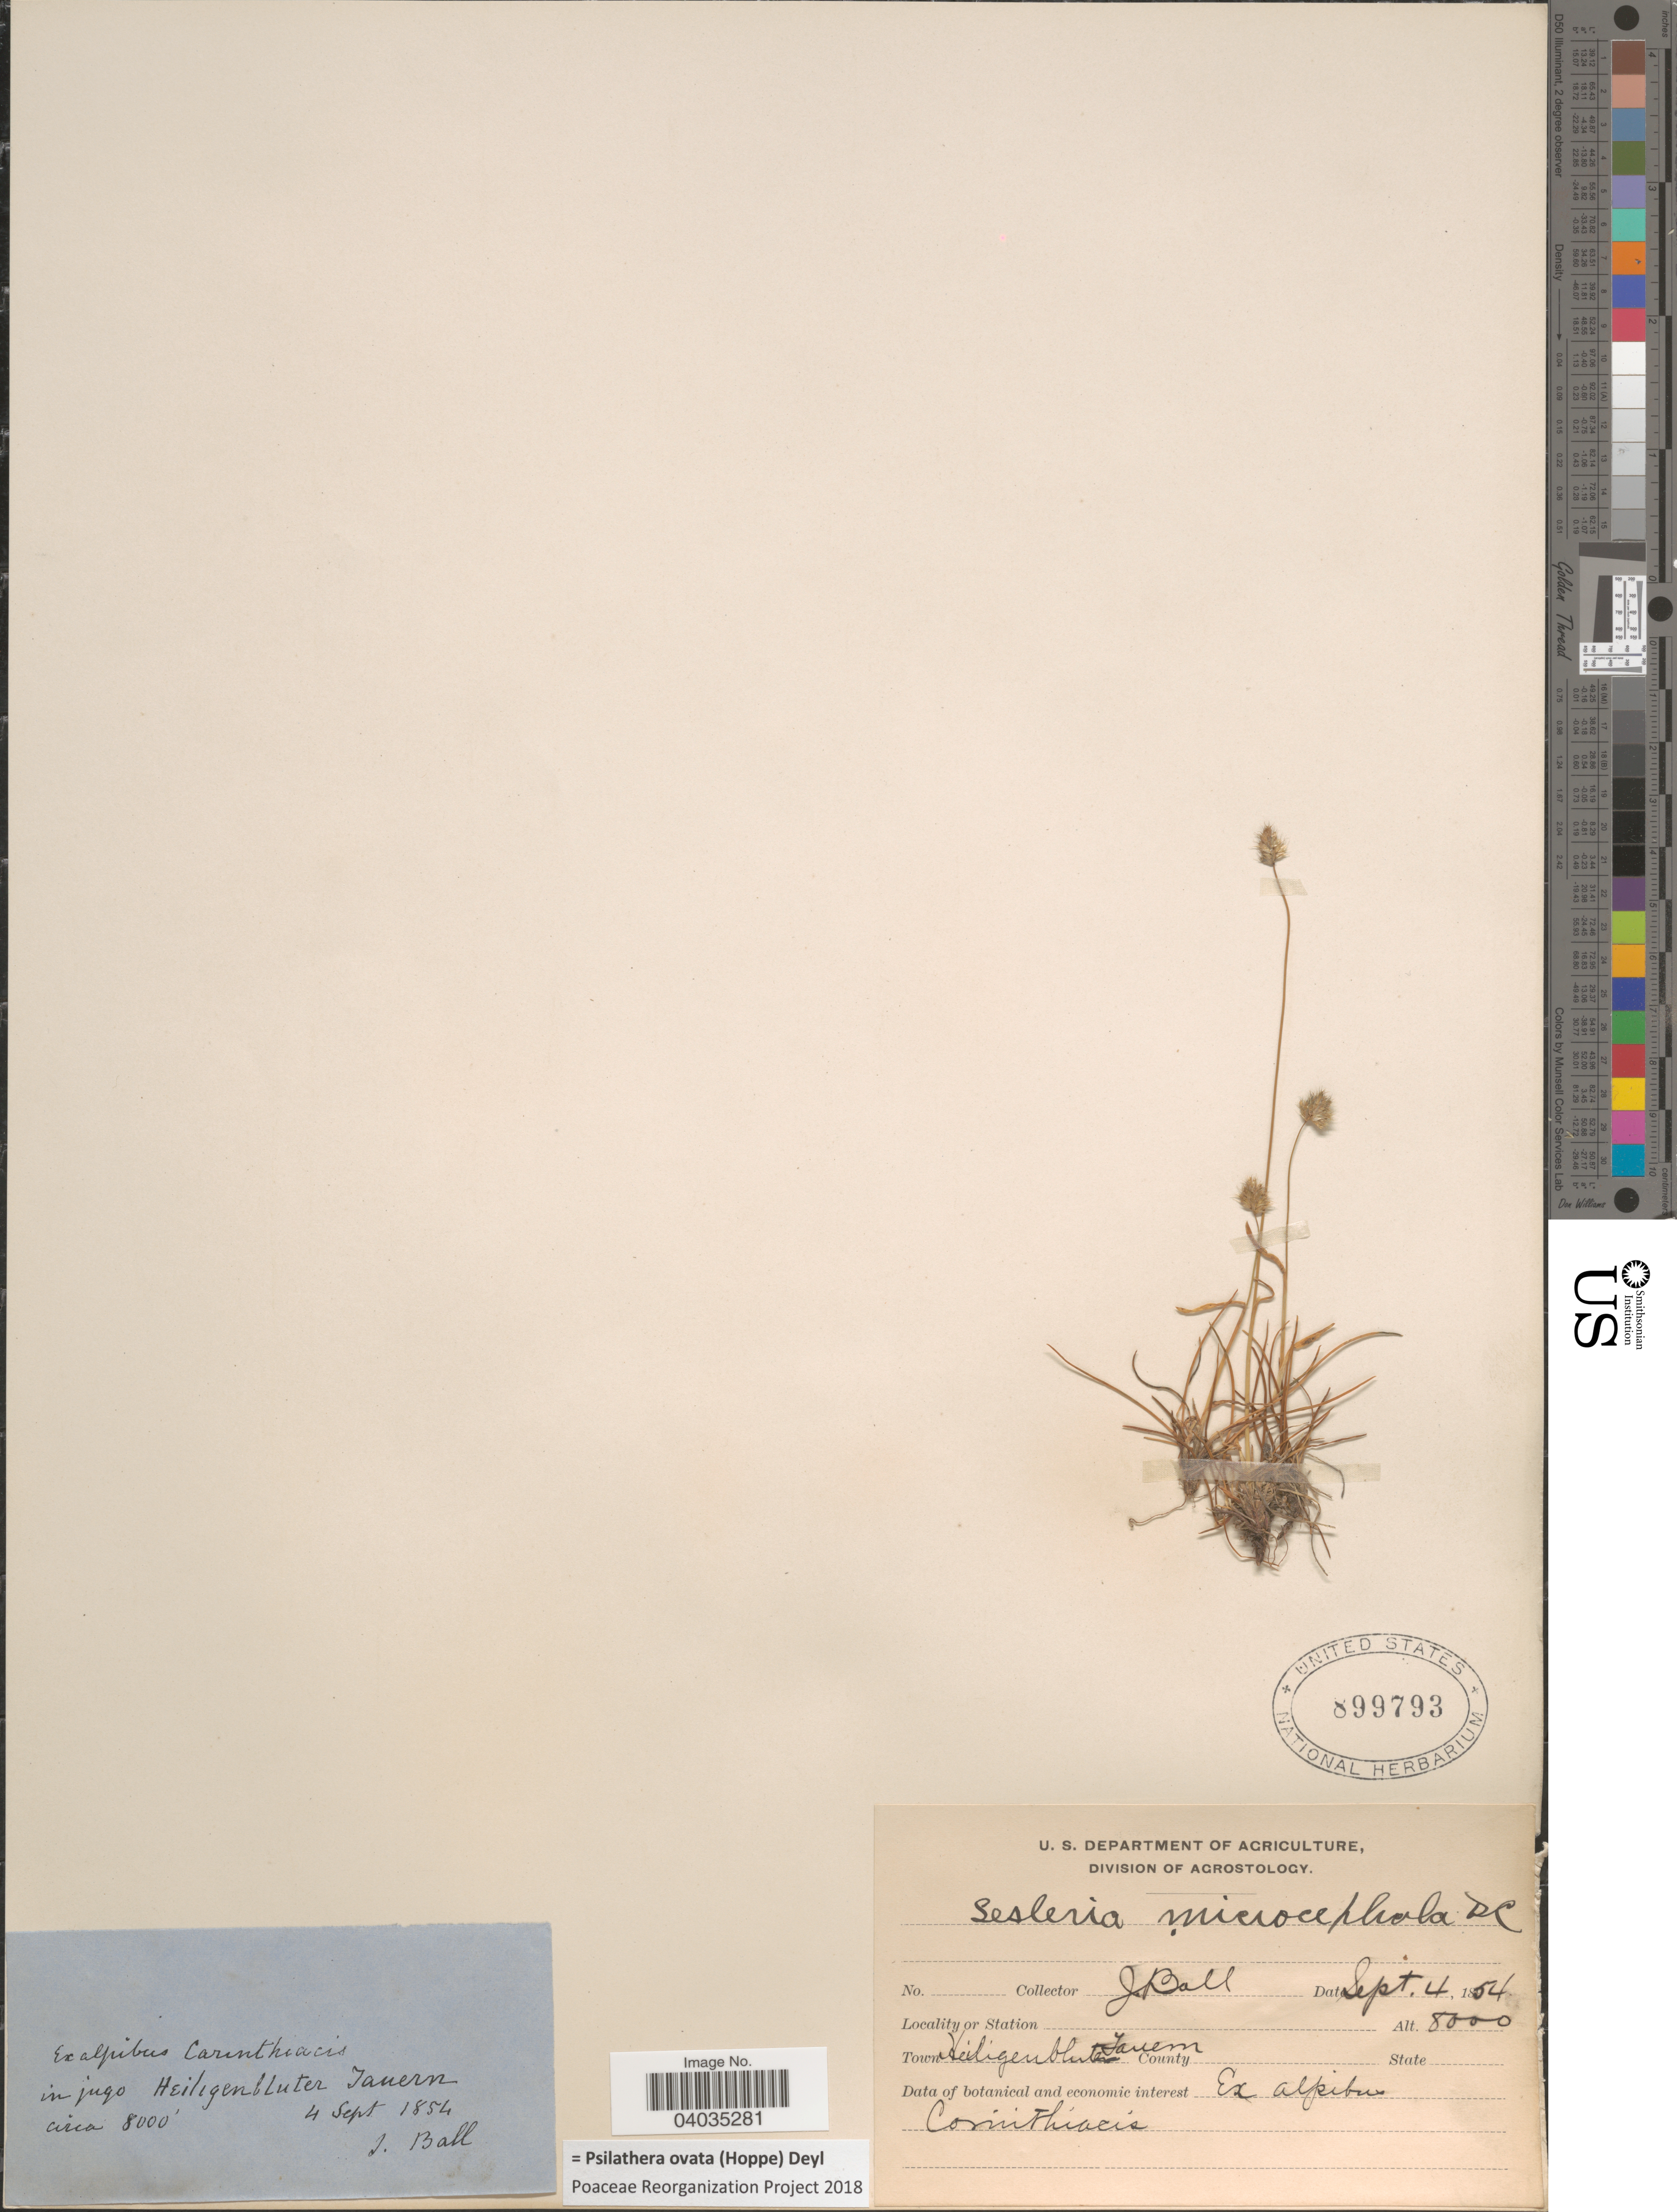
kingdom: Plantae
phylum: Tracheophyta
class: Liliopsida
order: Poales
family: Poaceae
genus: Psilathera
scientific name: Psilathera ovata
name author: (Hoppe) Deyl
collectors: J. Ball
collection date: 1854-09-04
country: Austria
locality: Ex alpibus Corinthiacis in jugo Heiligenbluter Tavern.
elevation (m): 2438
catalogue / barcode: US 899793